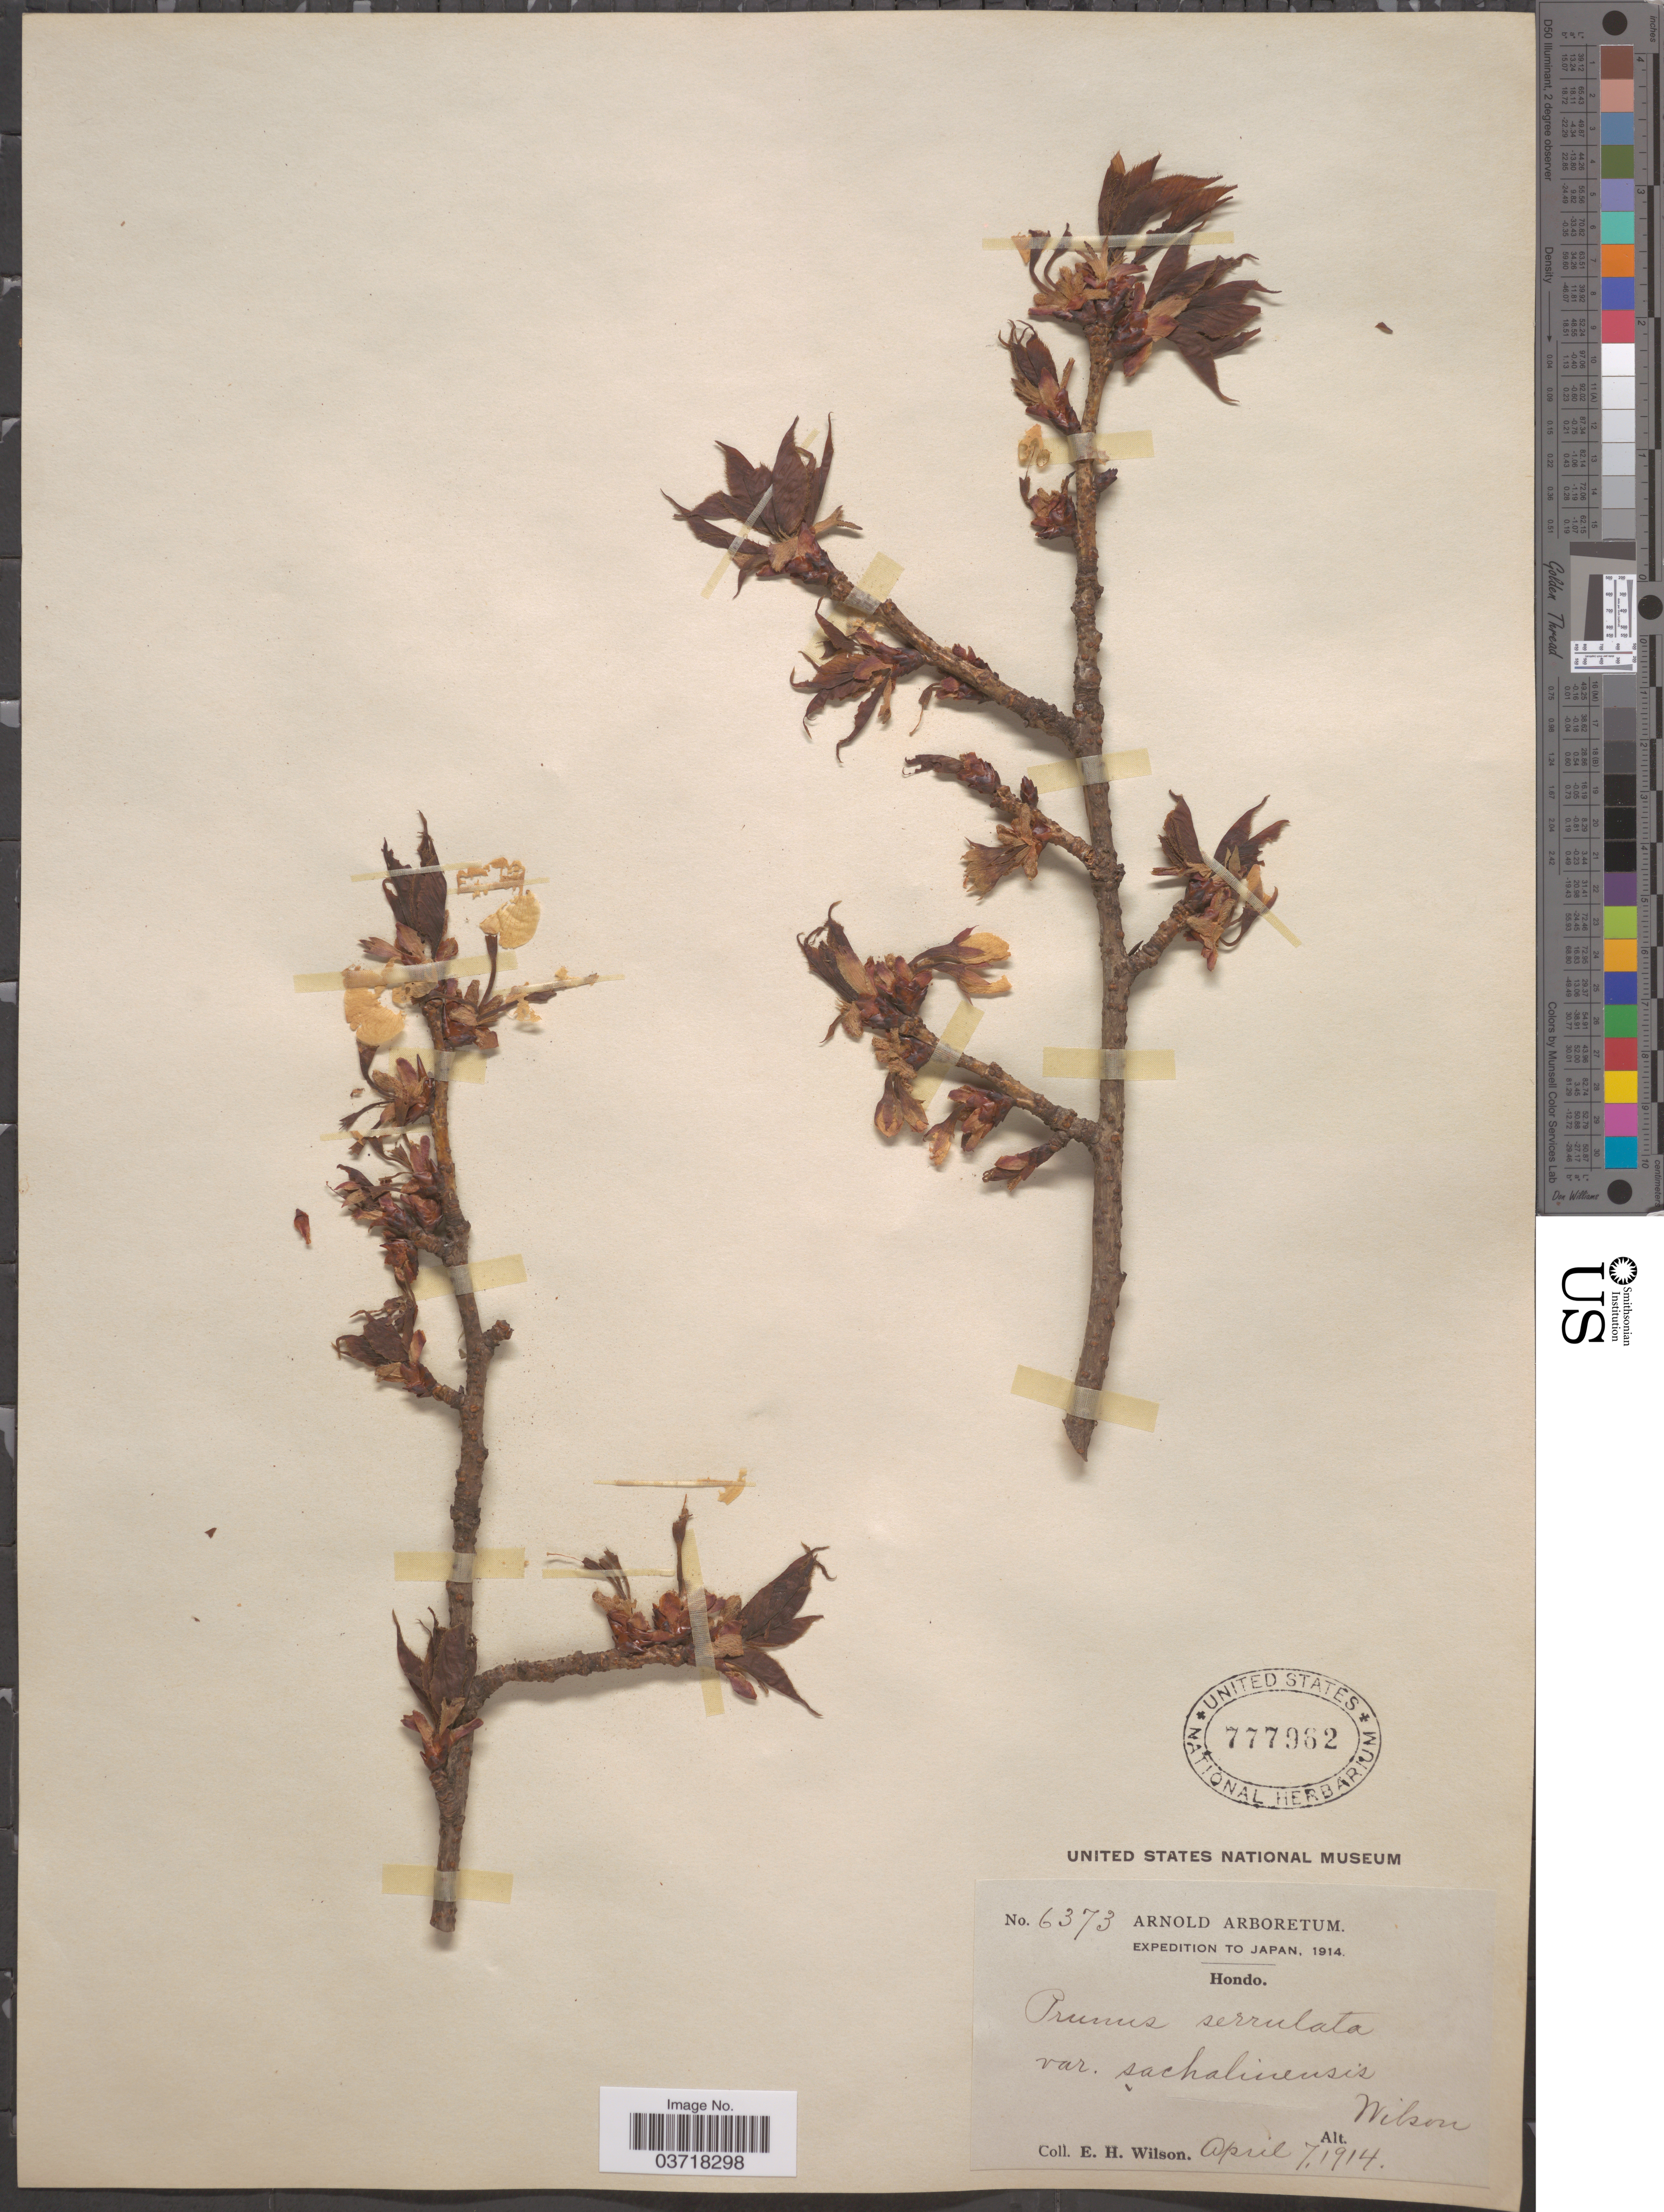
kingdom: Plantae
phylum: Tracheophyta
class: Magnoliopsida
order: Rosales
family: Rosaceae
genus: Prunus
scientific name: Prunus serrulata var. sachalinensis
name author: (F. Schmidt) Makino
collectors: E. Wilson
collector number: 6373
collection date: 1914-04-07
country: Japan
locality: Hondo.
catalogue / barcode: US 777962